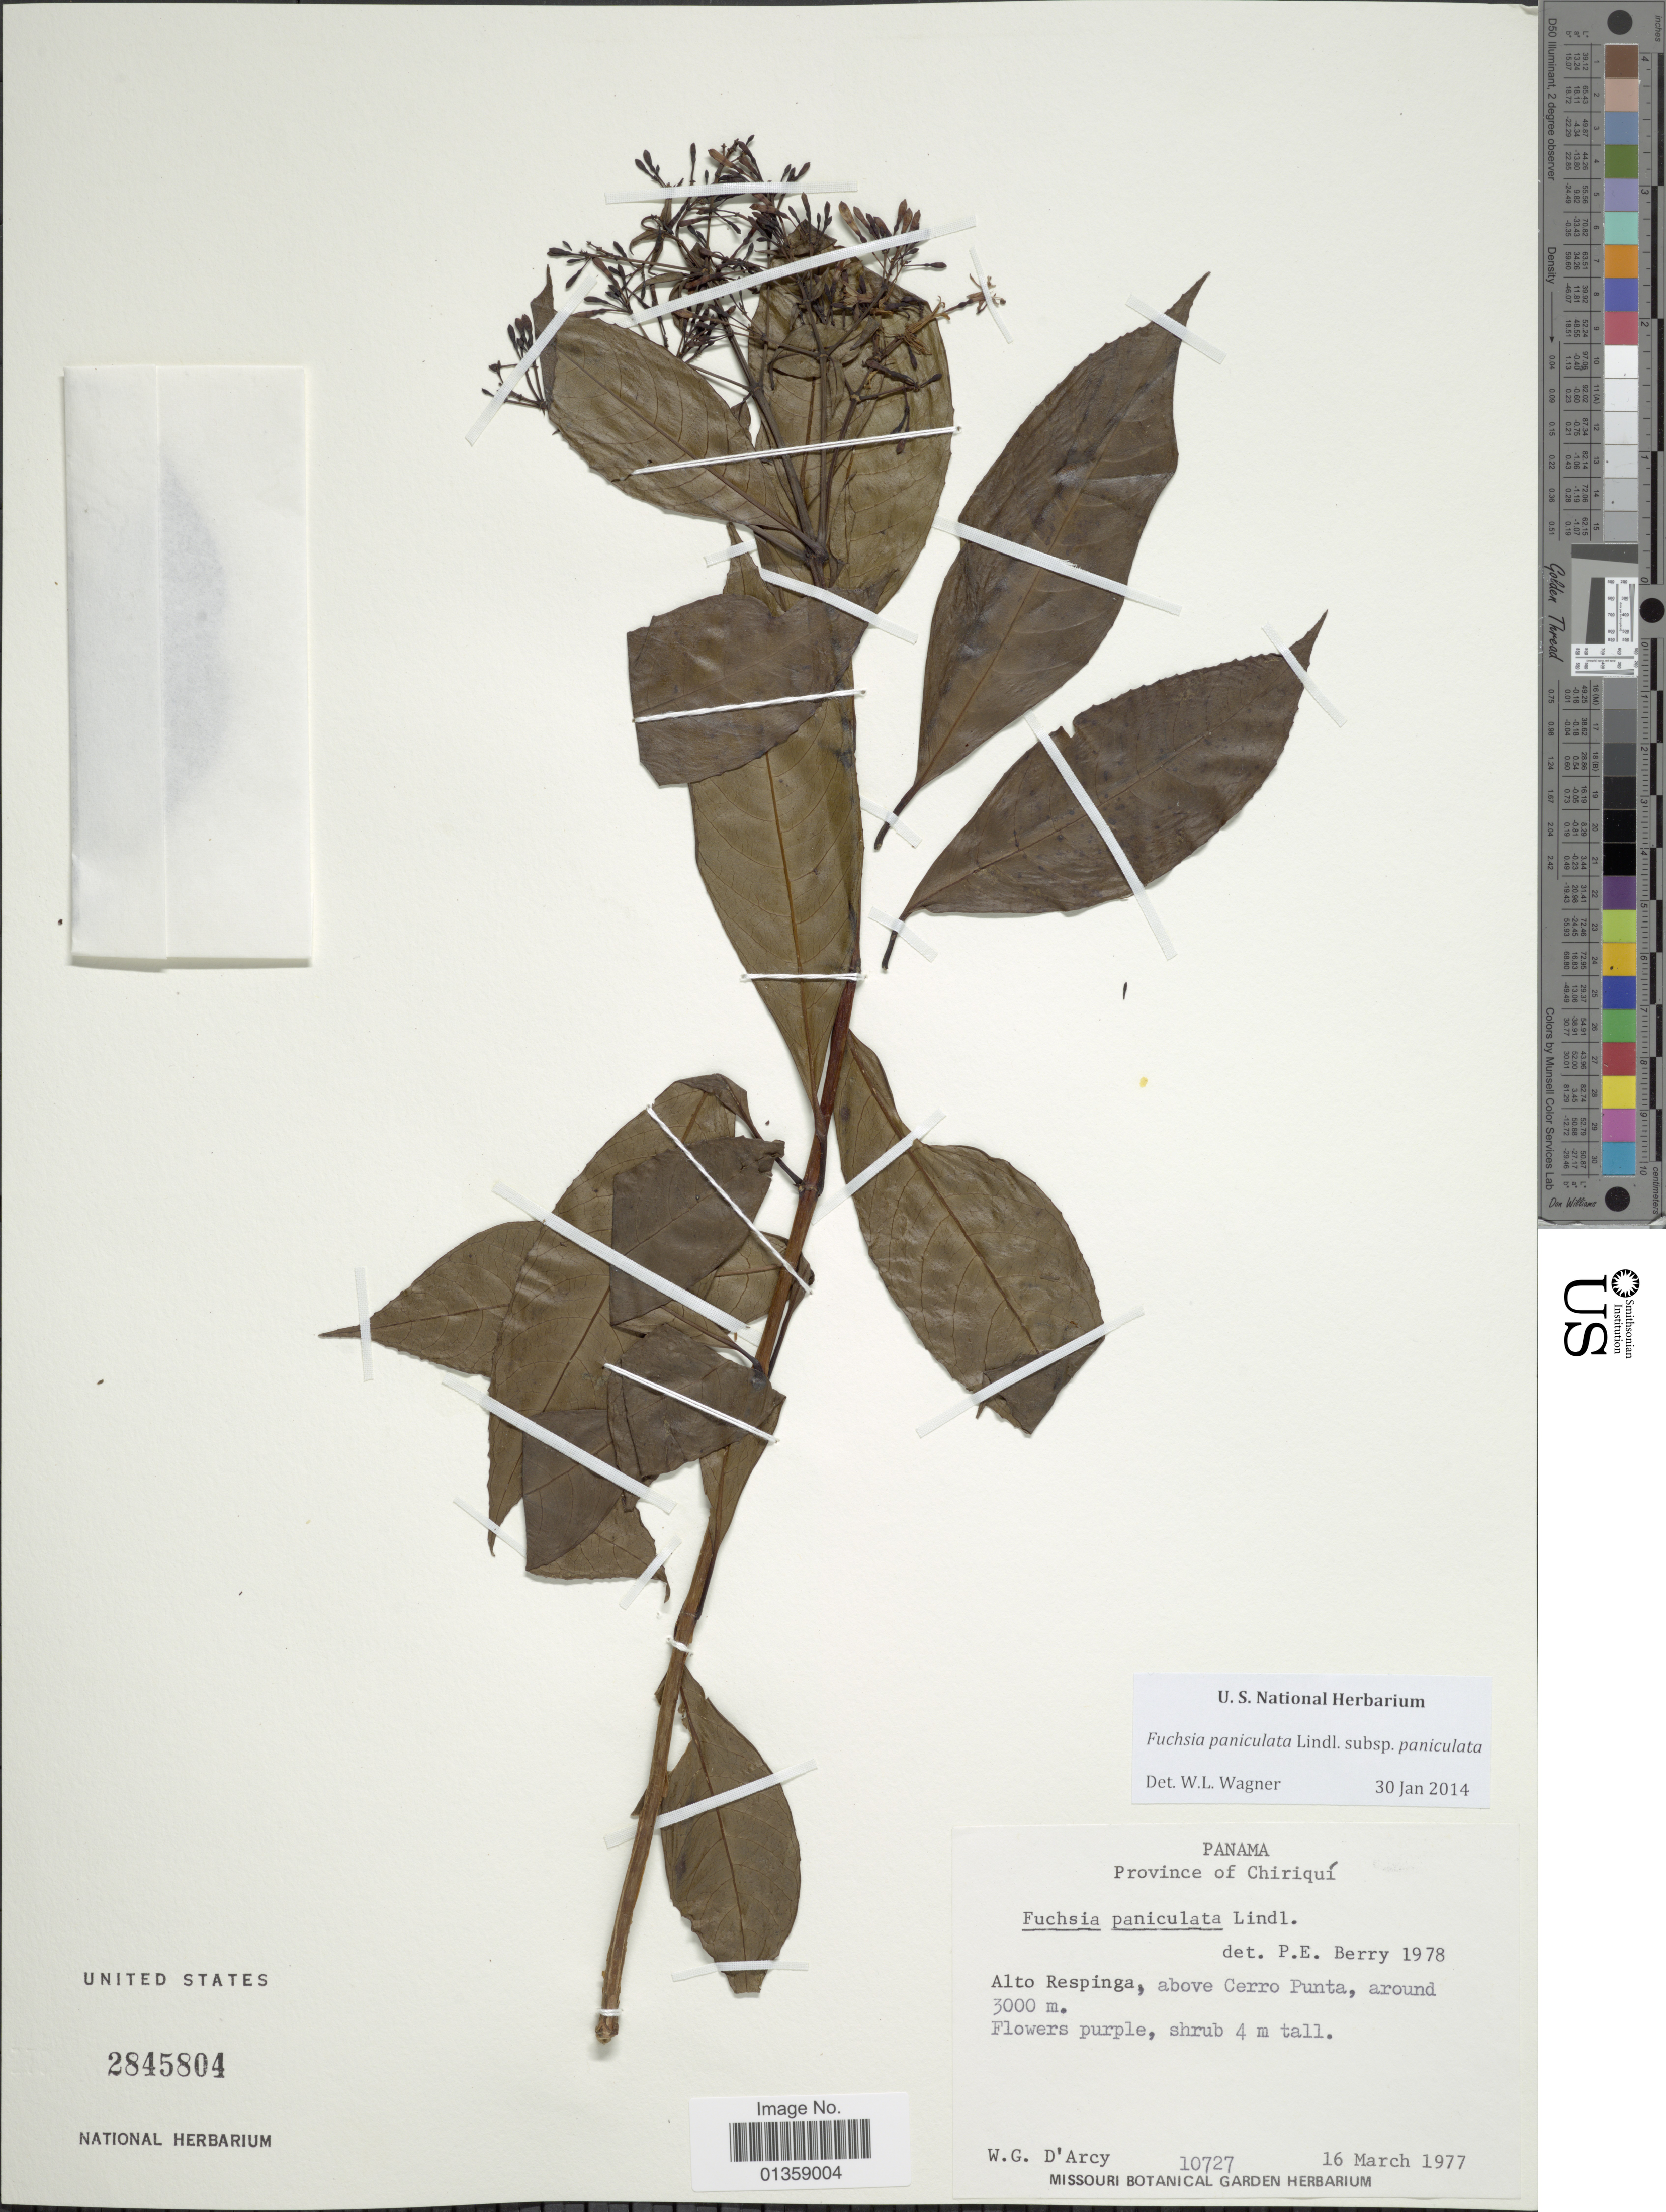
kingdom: Plantae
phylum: Tracheophyta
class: Magnoliopsida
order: Myrtales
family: Onagraceae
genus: Fuchsia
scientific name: Fuchsia paniculata subsp. paniculata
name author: Lindl.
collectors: W. G. D'Arcy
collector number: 10727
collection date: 1977-03-16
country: Panama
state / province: Chiriqui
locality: Alto Respinga, above Cerro Punta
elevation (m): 3000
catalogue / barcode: US 2845804